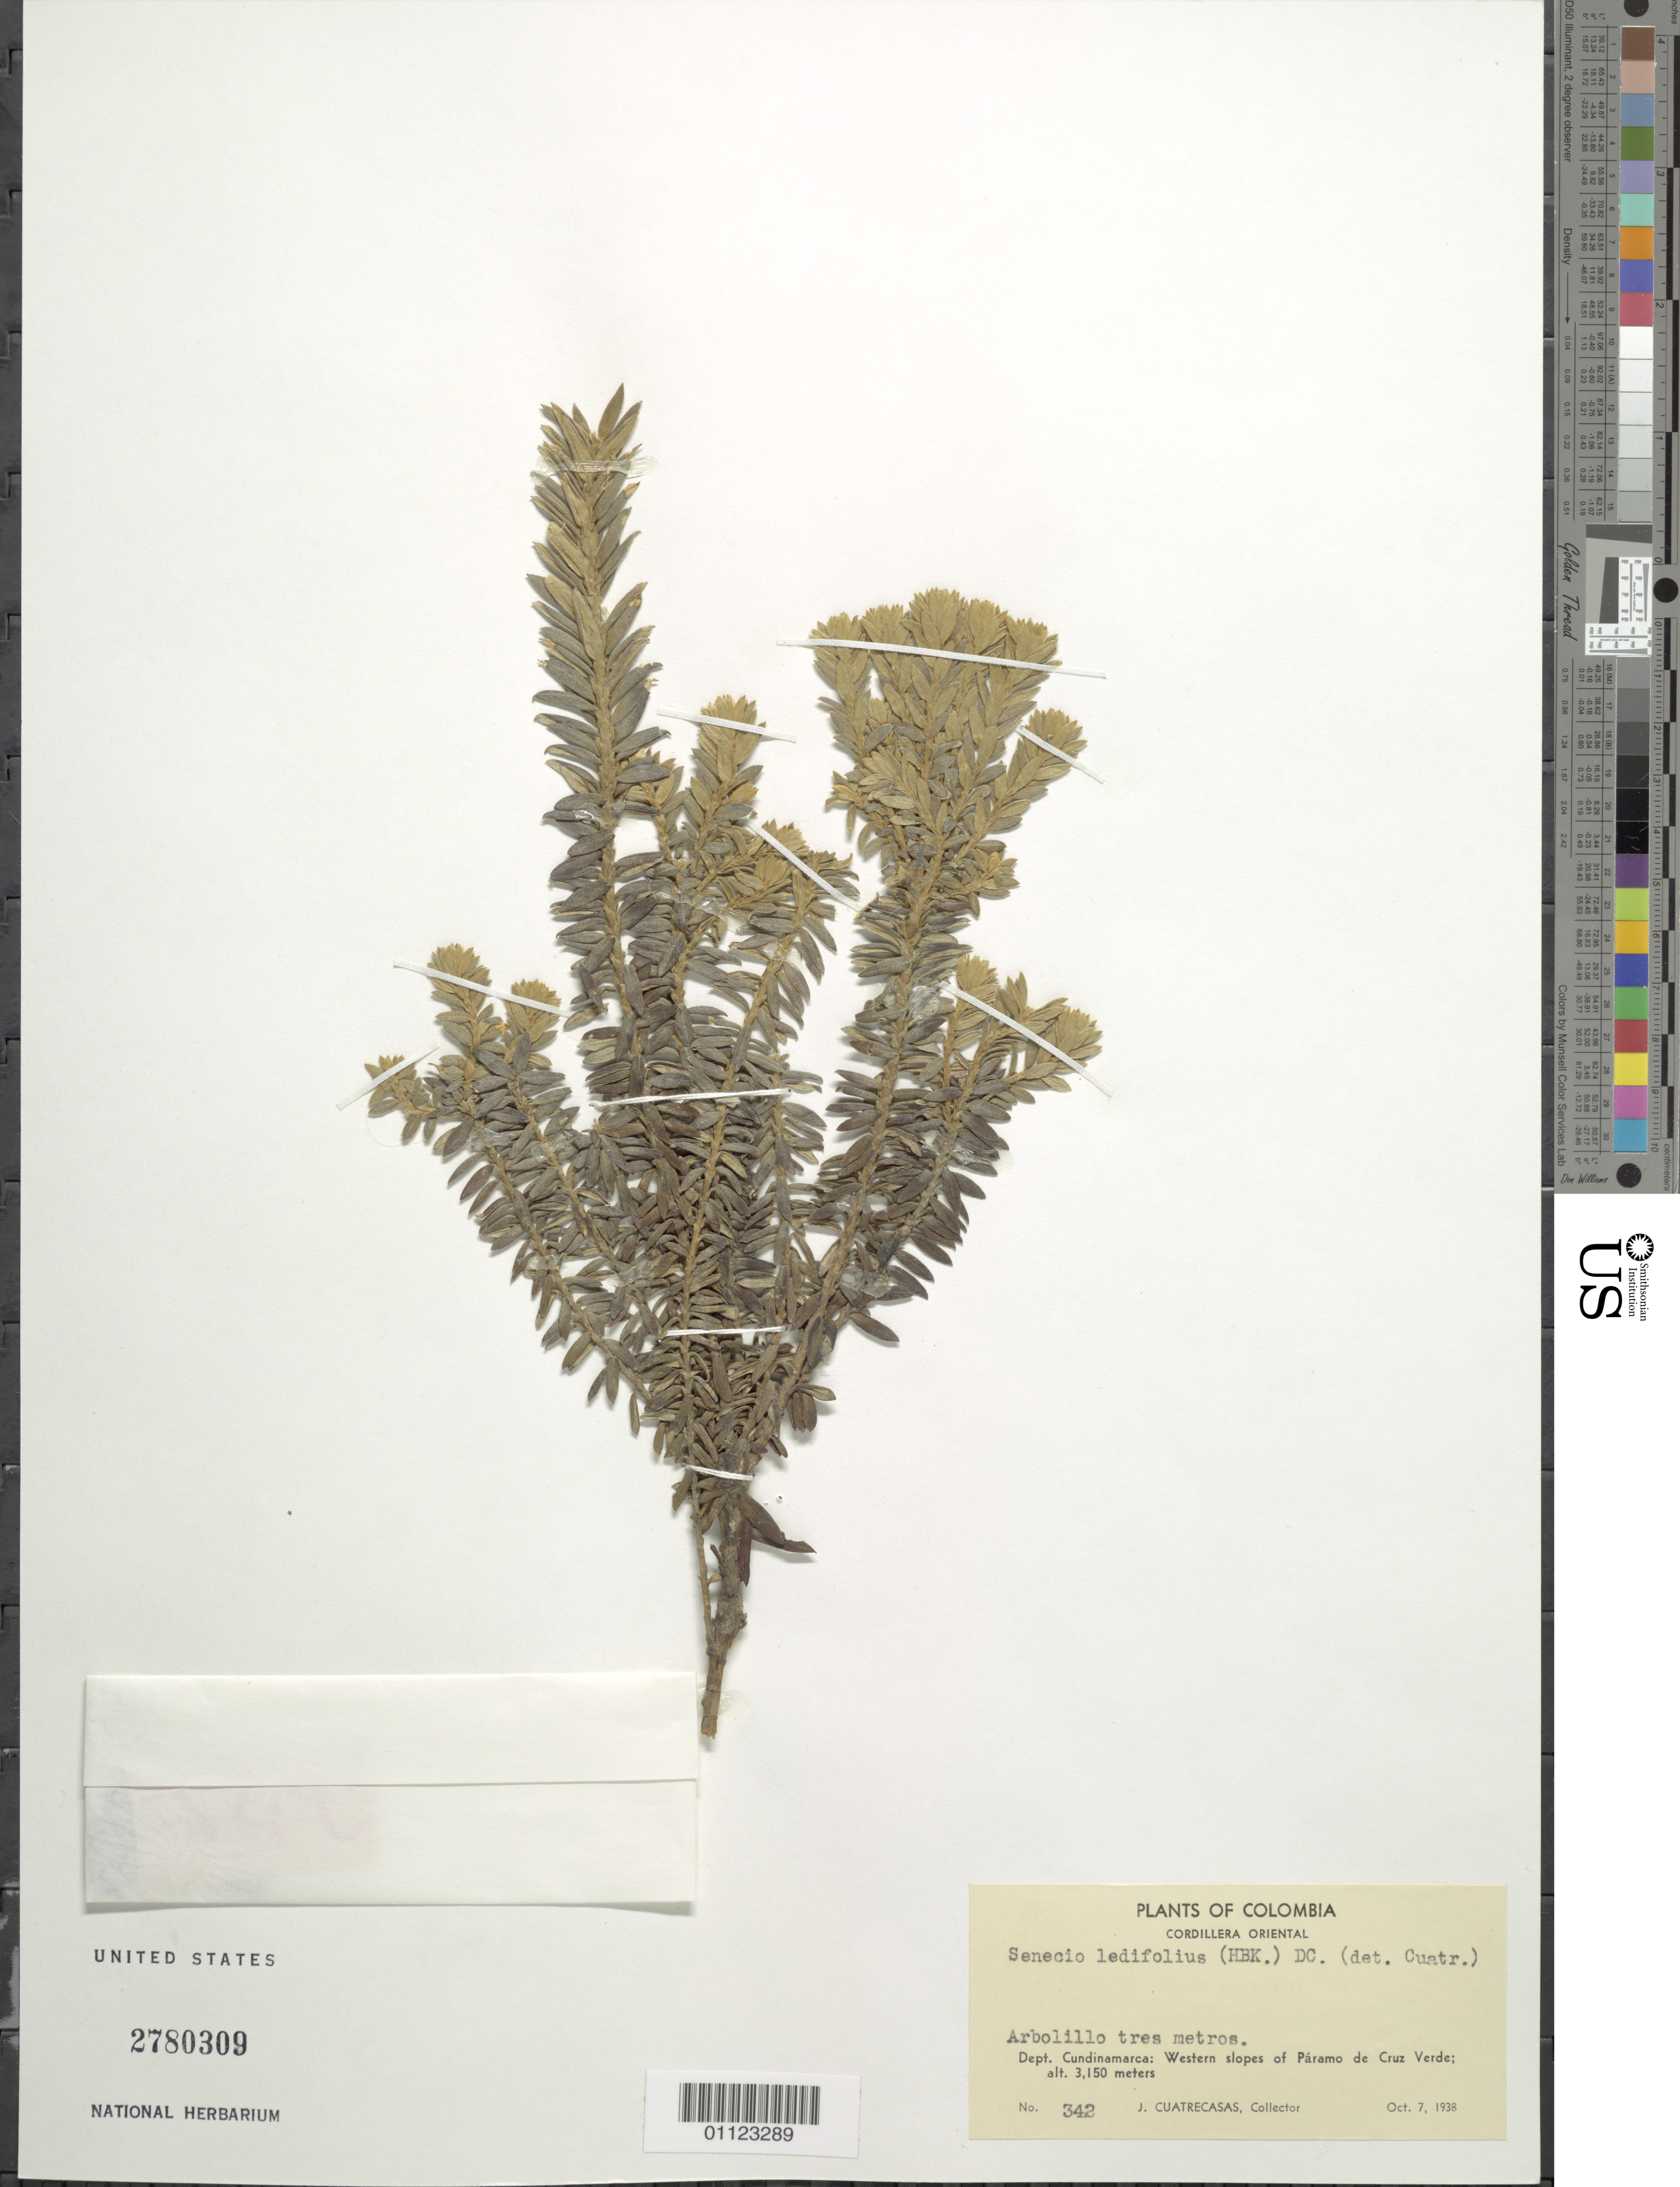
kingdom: Plantae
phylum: Tracheophyta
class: Magnoliopsida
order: Asterales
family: Asteraceae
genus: Pentacalia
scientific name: Pentacalia ledifolia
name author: (Kunth) Cuatrec.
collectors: J. Cuatrecasas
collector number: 342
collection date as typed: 07 Oct 1938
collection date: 1938-10-07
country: Colombia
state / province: Cundinamarca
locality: W slopes of Paramo de Cruz Verde.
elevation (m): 3150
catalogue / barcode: US 2780309